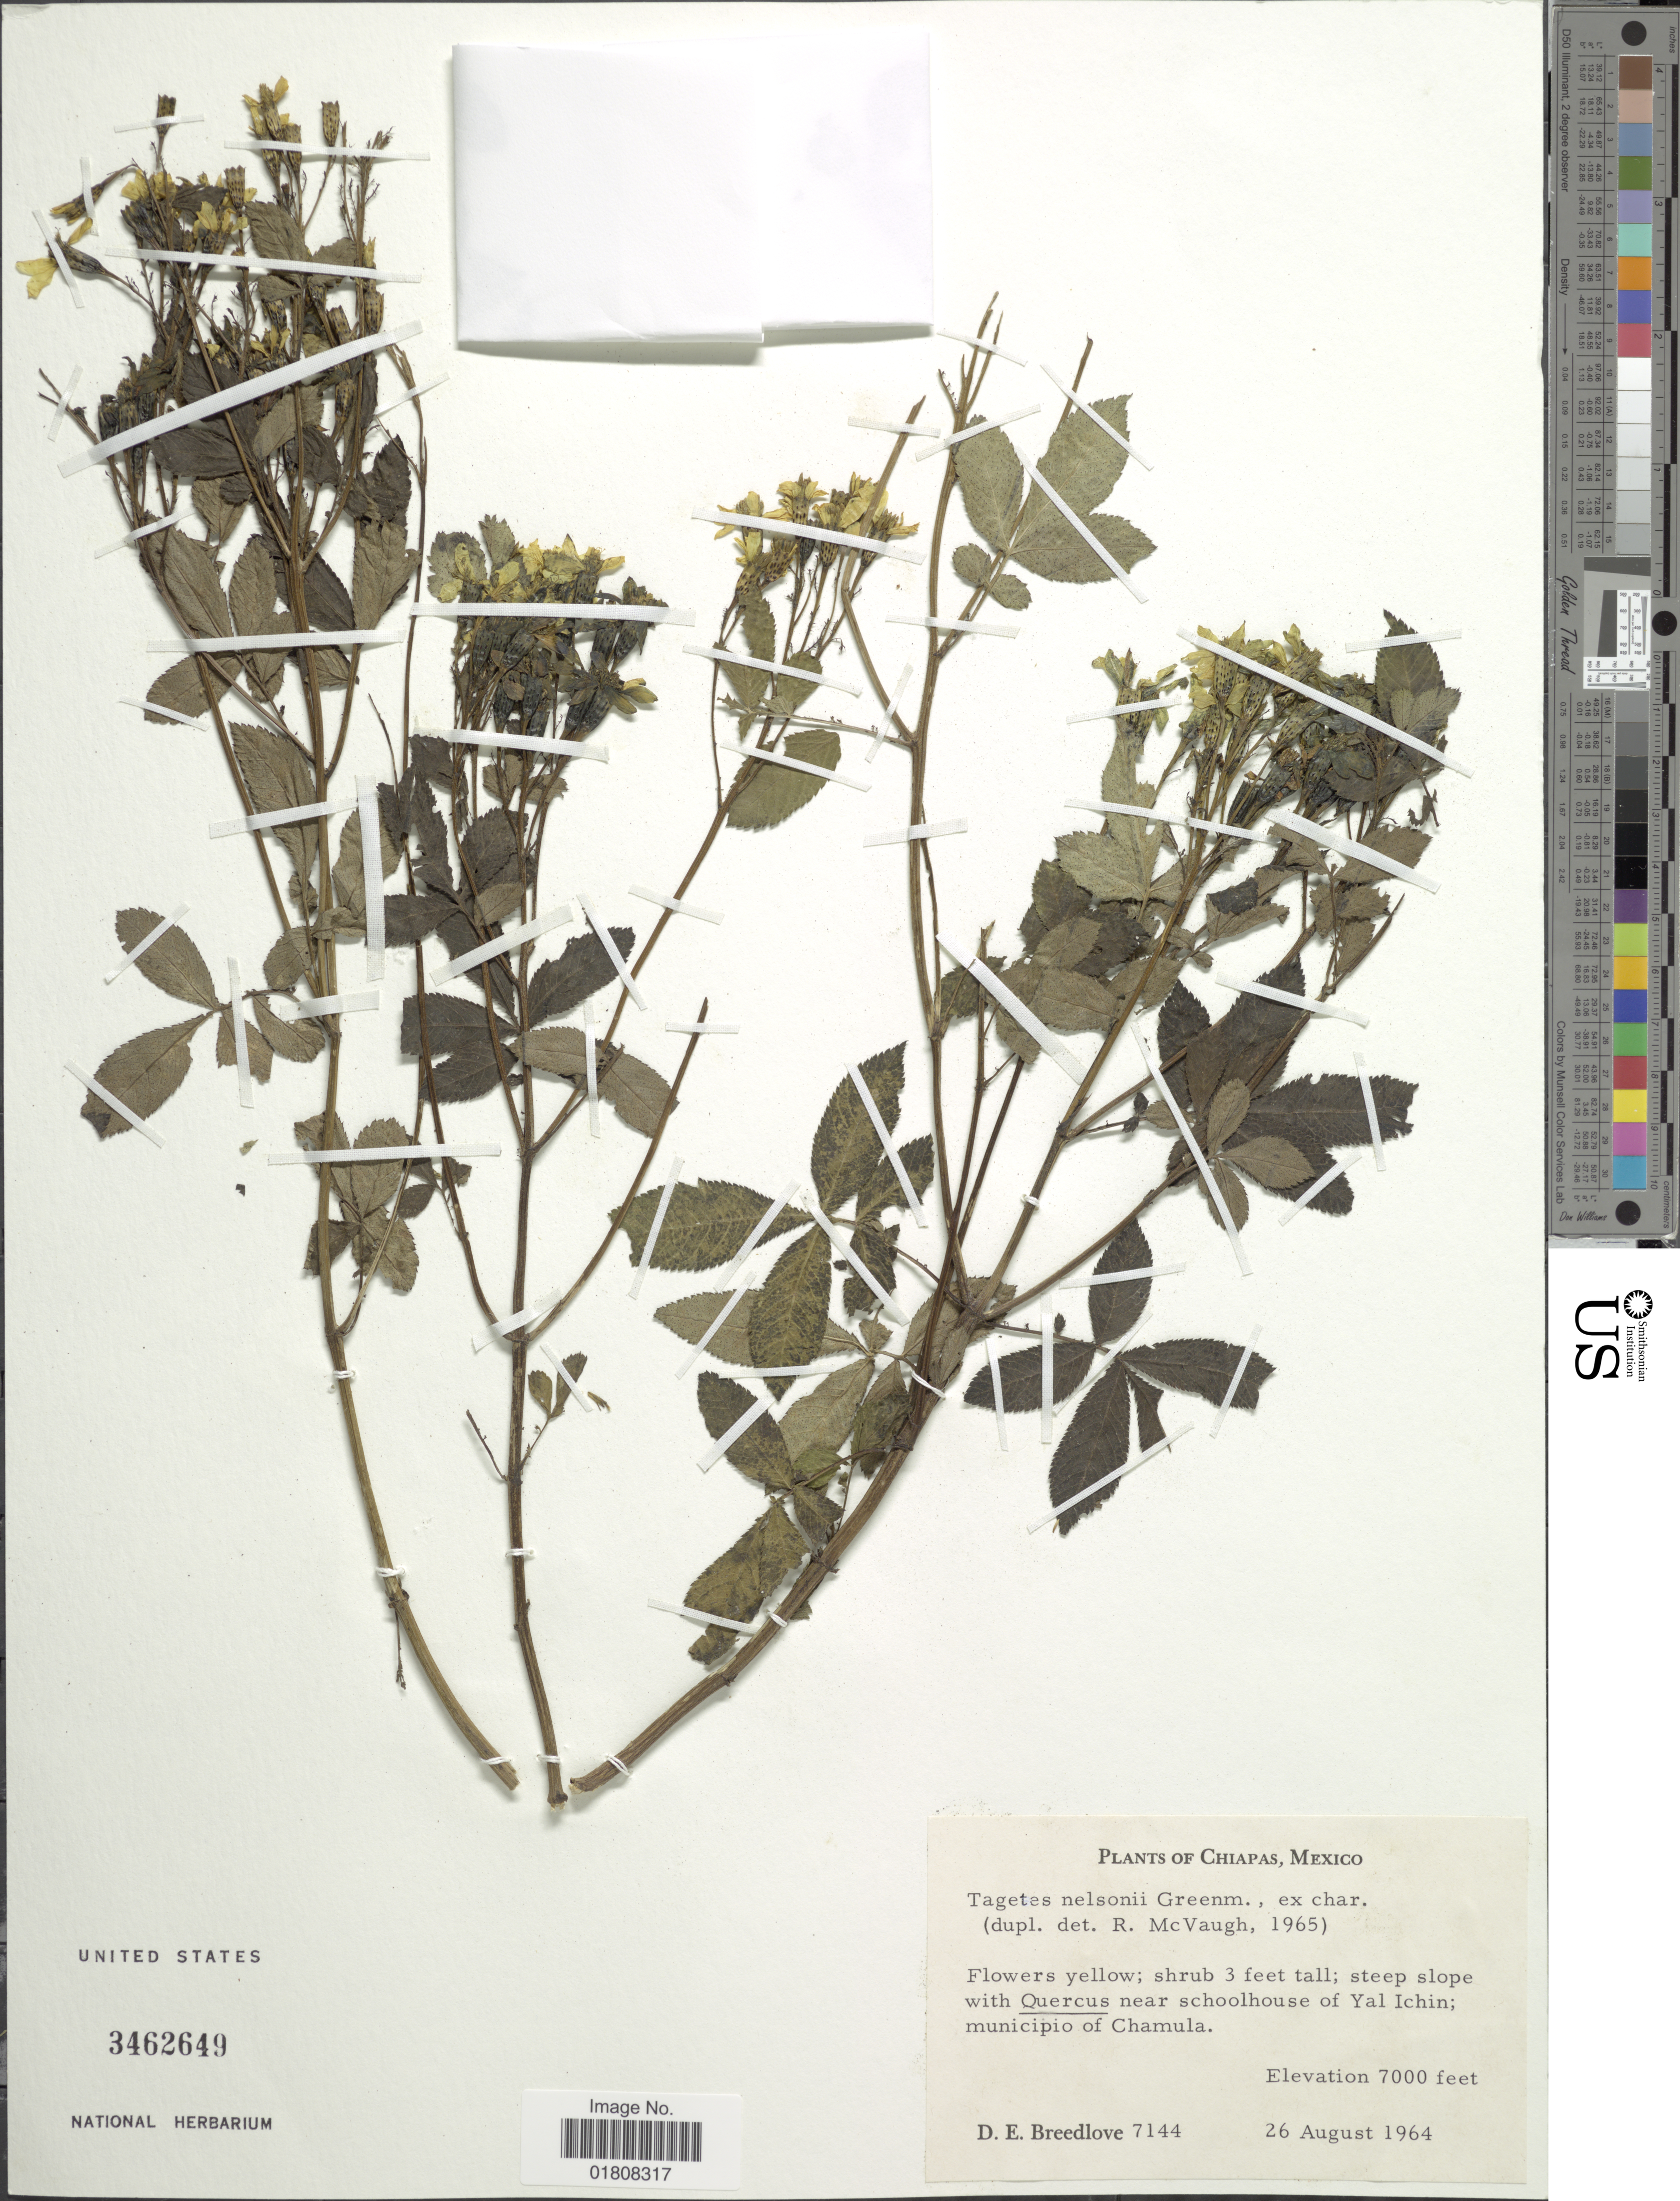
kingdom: Plantae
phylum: Tracheophyta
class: Magnoliopsida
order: Asterales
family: Asteraceae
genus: Tagetes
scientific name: Tagetes nelsonii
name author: Greenm.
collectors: D. E. Breedlove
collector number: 7144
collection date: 1964-08-26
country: Mexico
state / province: Chiapas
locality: Near schoolhouse of Yal Ichin, municipio of Chamula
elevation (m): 2134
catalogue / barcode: US 3462649